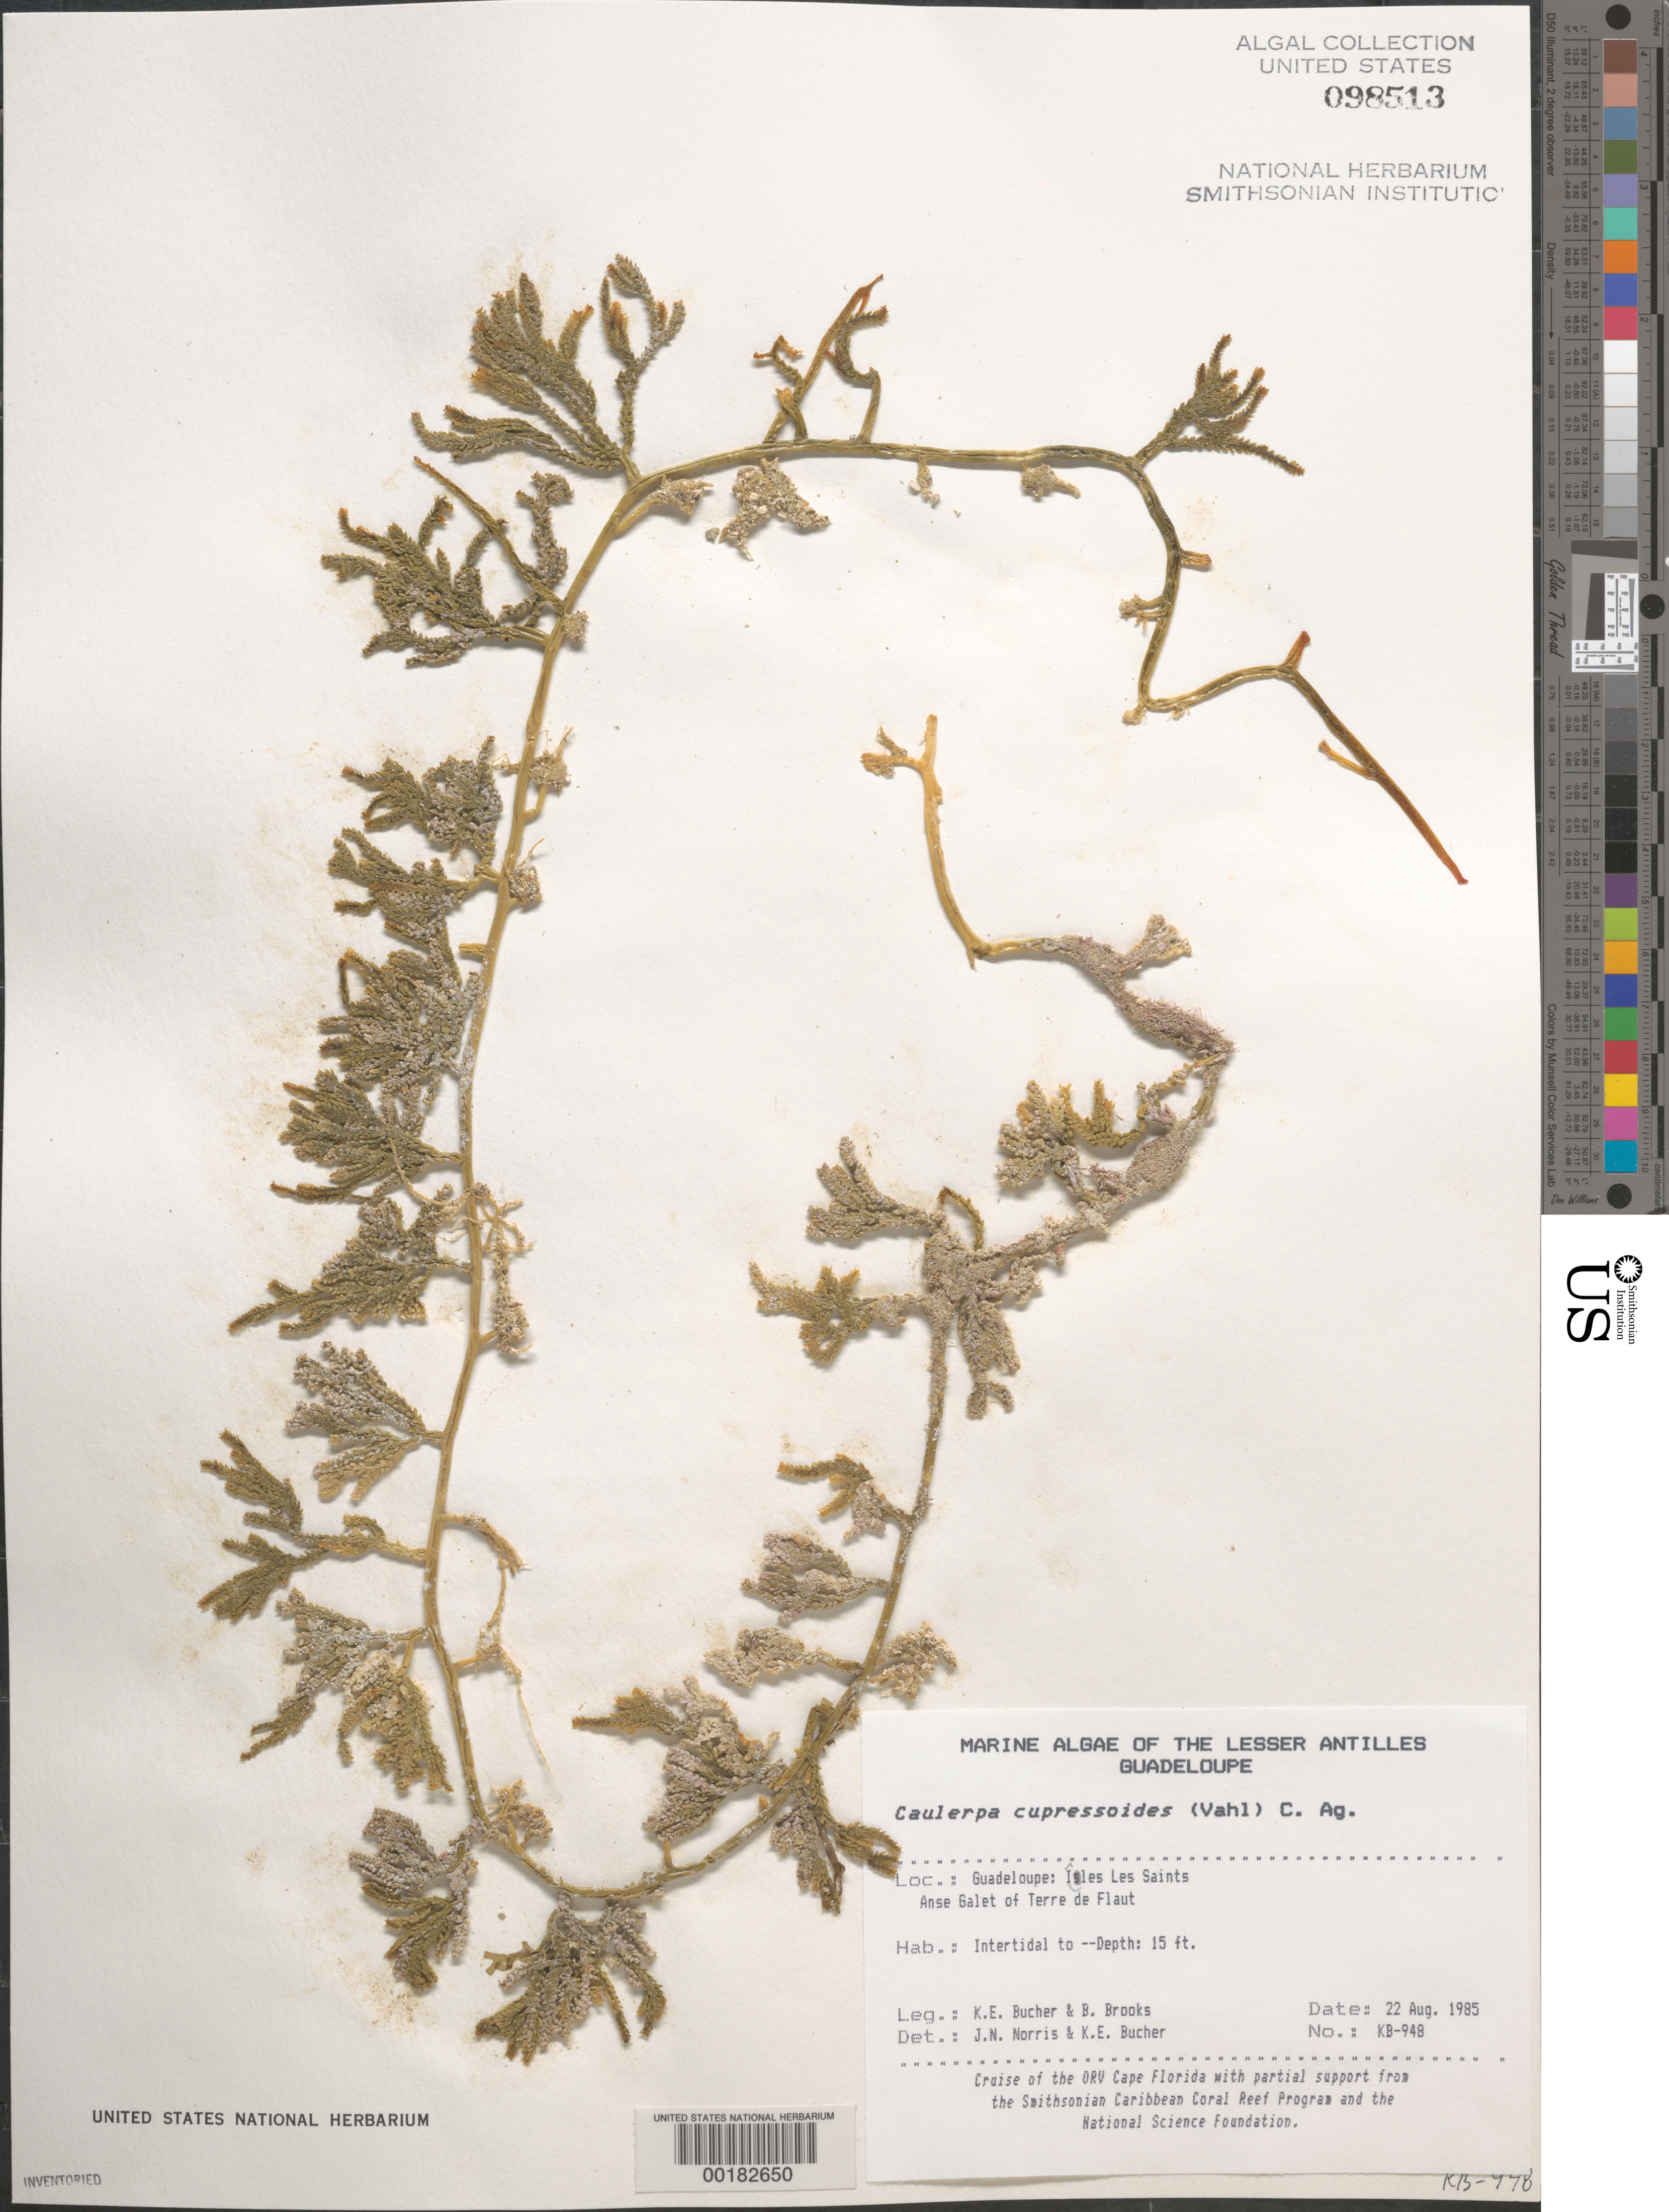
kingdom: Plantae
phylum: Chlorophyta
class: Ulvophyceae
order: Bryopsidales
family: Caulerpaceae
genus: Caulerpa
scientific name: Caulerpa cupressoides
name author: (Vahl) C. Agardh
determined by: Norris, J. N.; Bucher, K. E.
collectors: K. E. Bucher & B. Brooks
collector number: Kb-948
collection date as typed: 22 Aug 1985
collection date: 1985-08-22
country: Guadeloupe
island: Iles des Saintes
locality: Anse Galet off Terre de Flaut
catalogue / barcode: US 98513